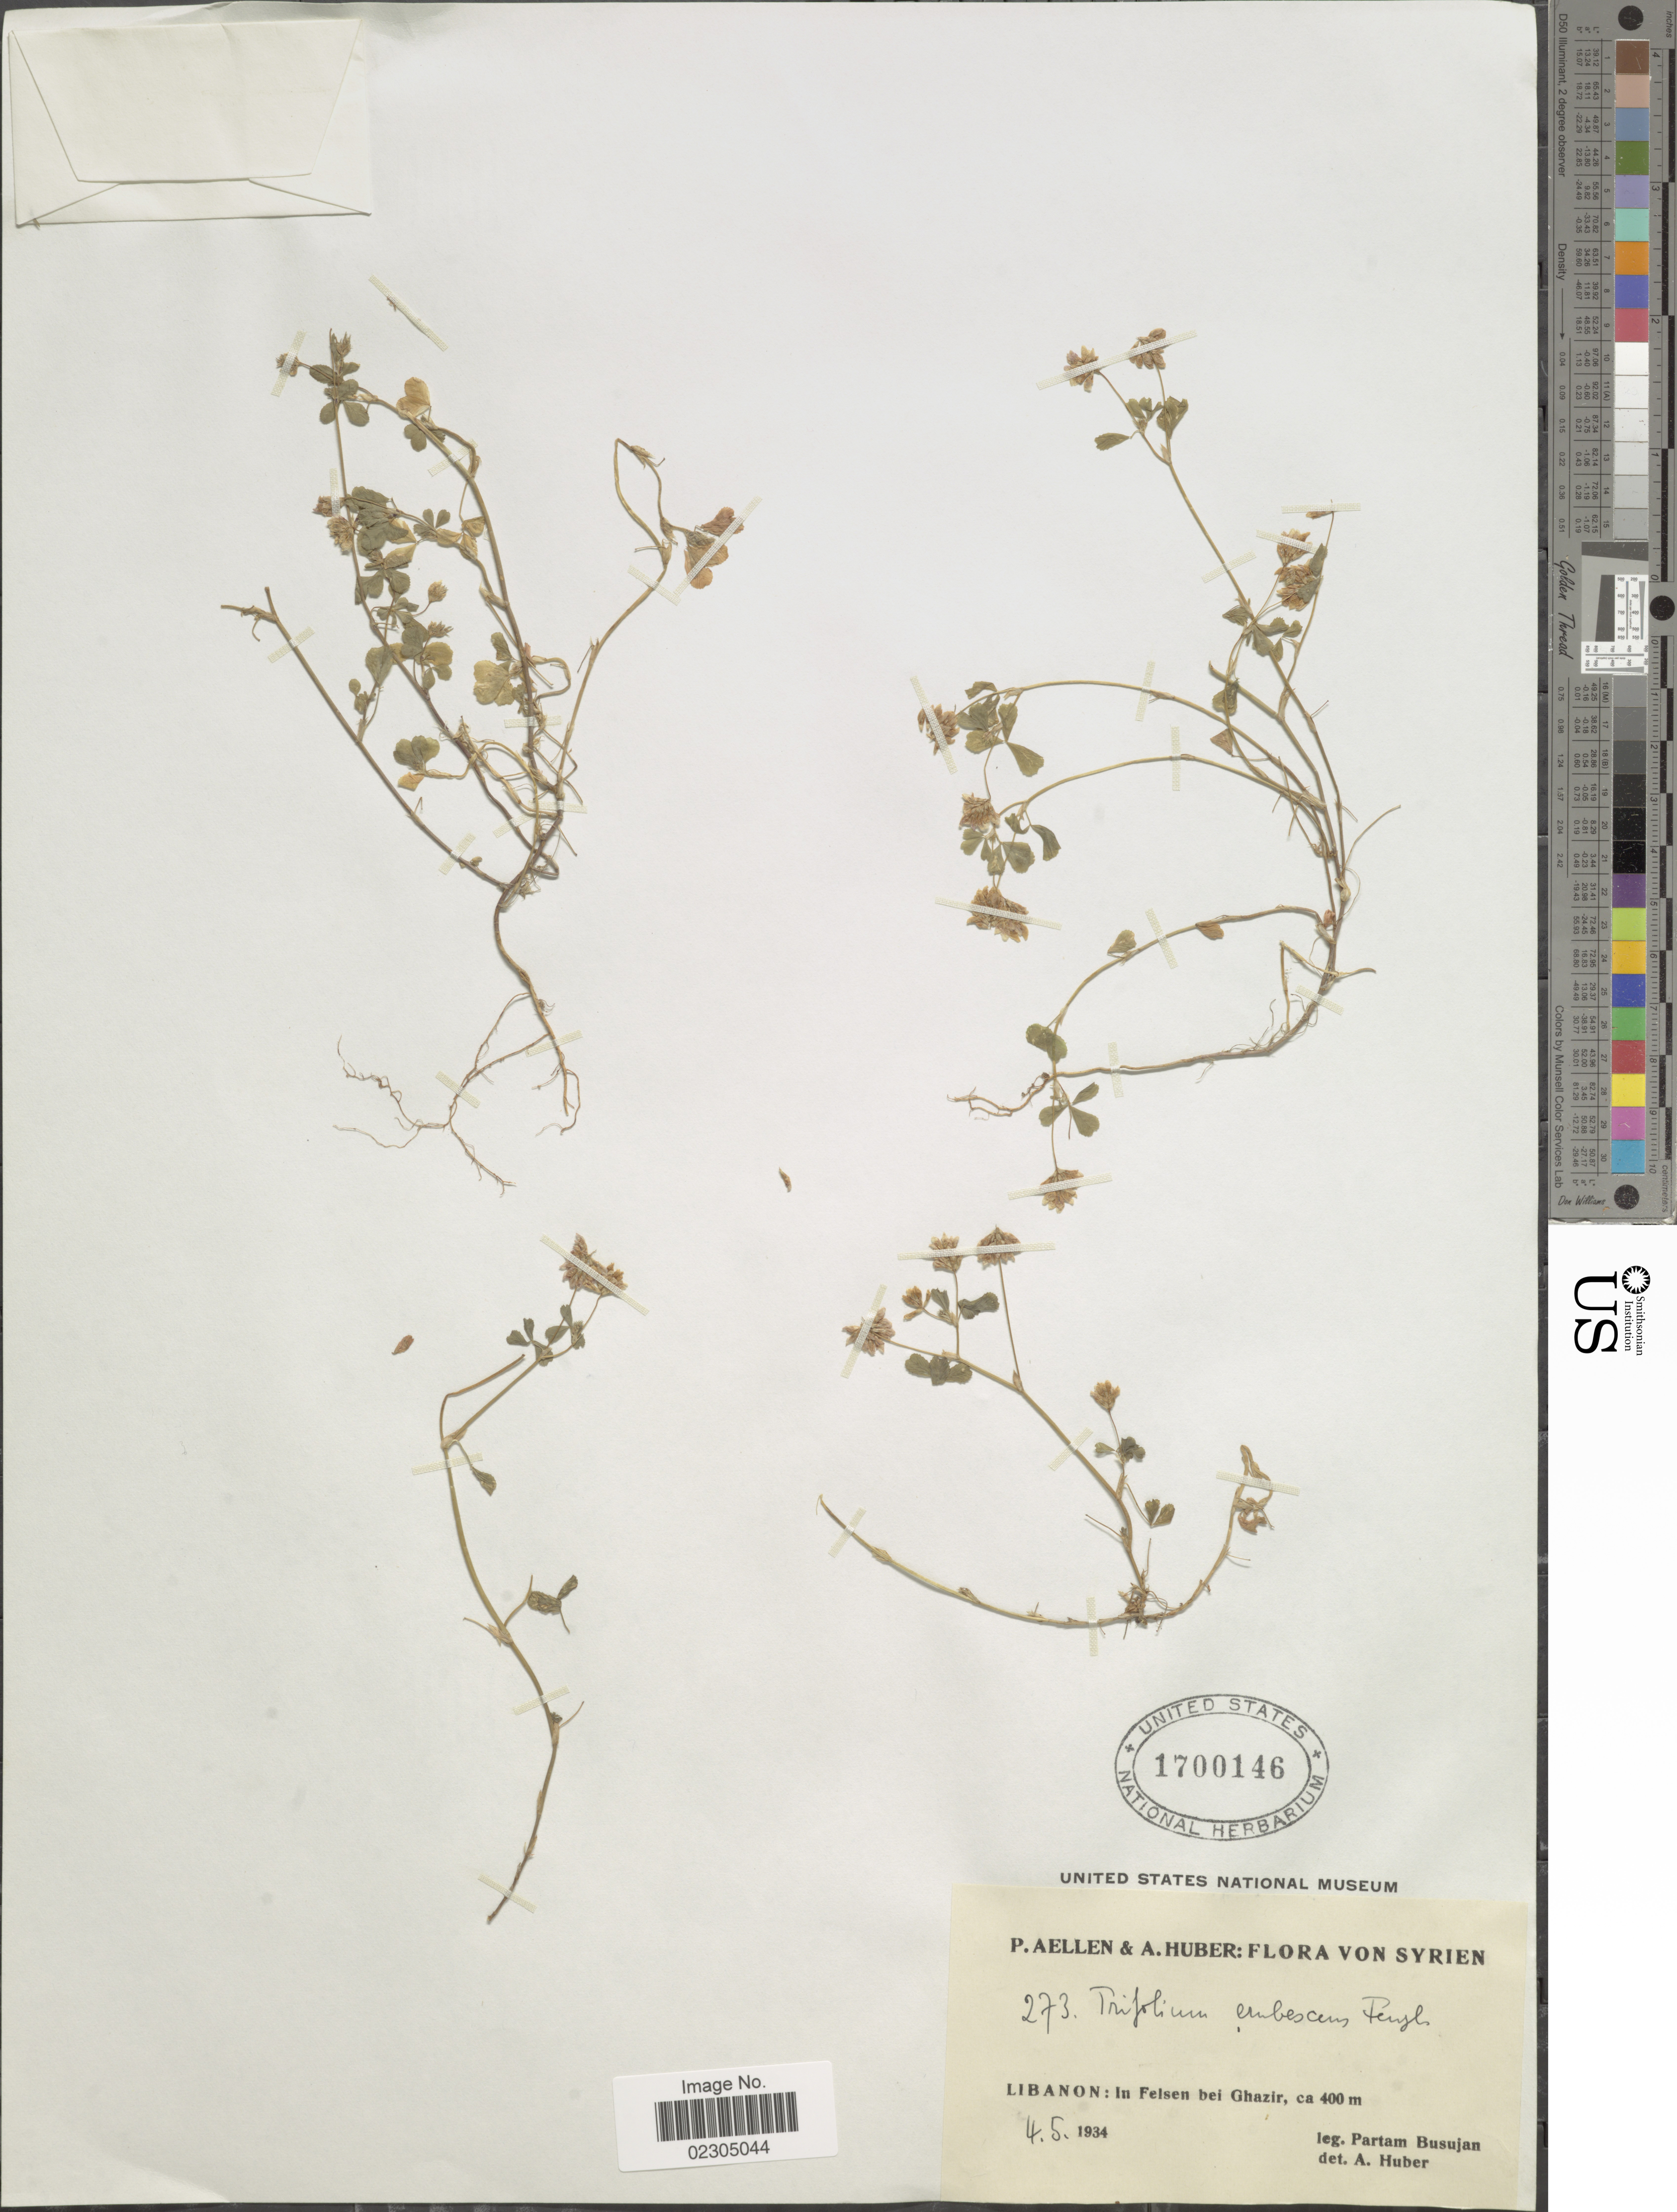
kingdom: Plantae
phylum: Tracheophyta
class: Magnoliopsida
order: Fabales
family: Fabaceae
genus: Trifolium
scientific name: Trifolium erubescens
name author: Fenzl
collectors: P. Busujan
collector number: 273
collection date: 1934-05-04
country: Lebanon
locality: Von Syrien. Libanon: In Felsen bei Ghazir.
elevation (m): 400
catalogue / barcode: US 1700146